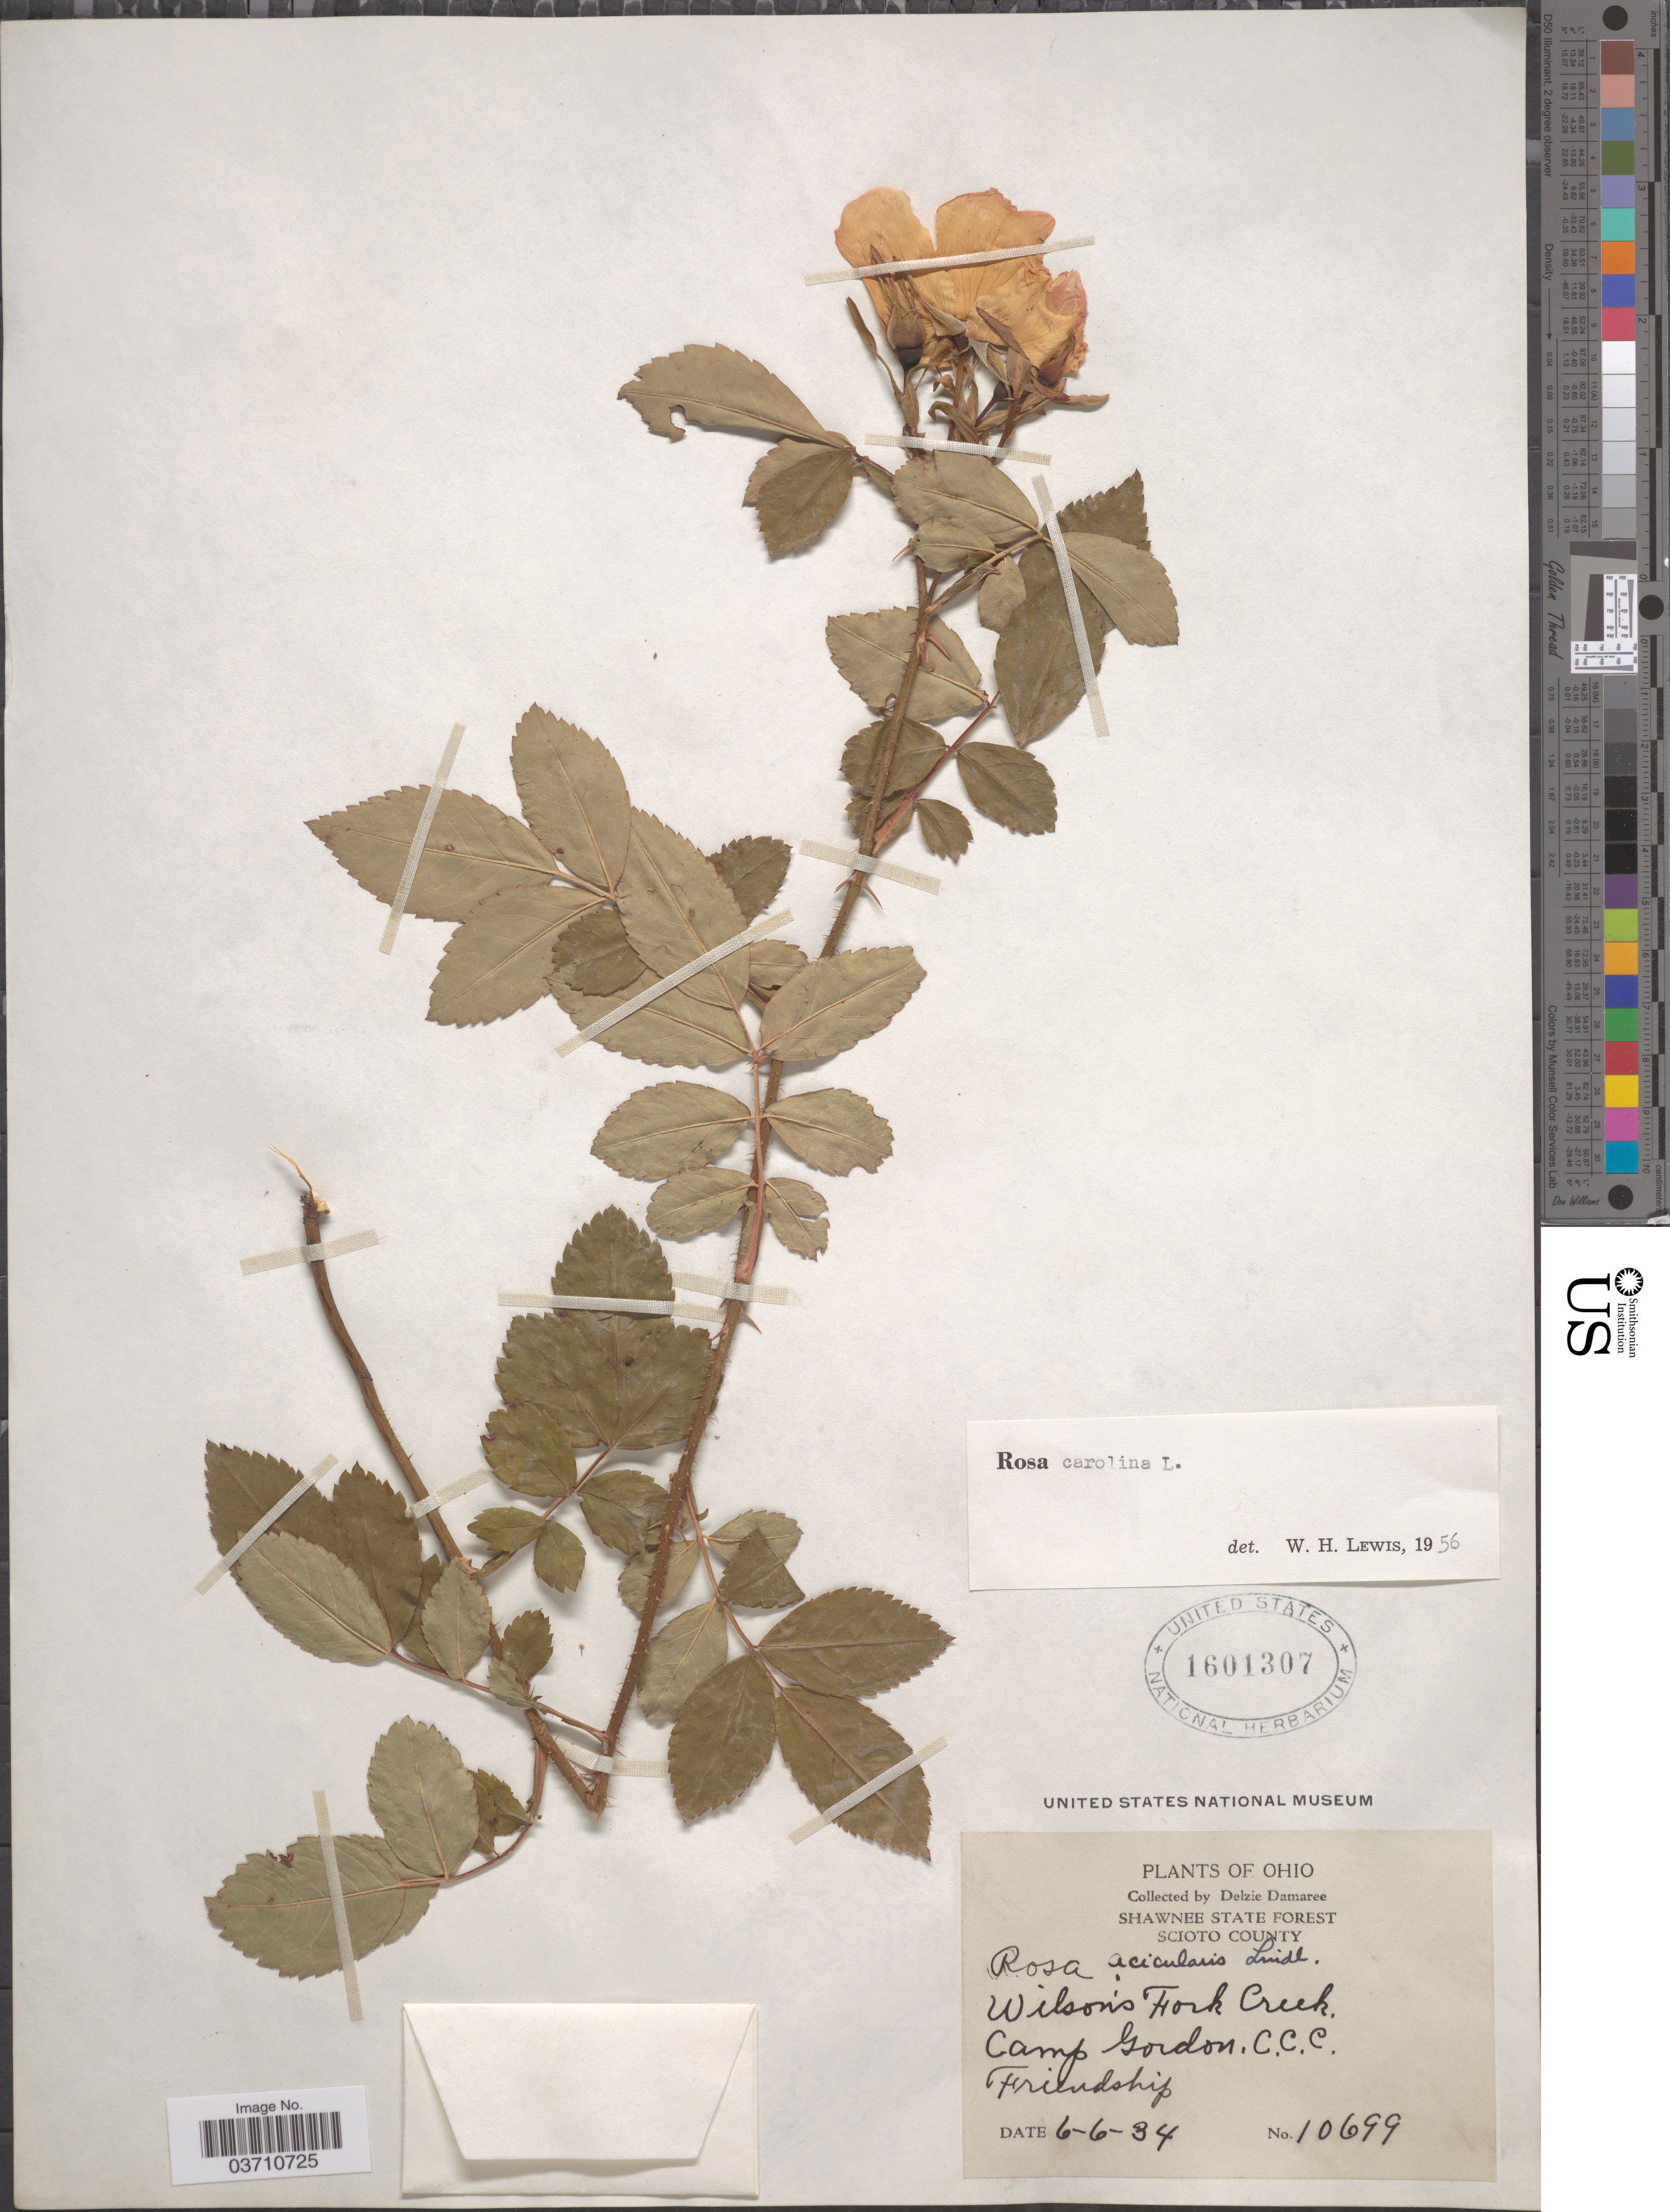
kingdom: Plantae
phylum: Tracheophyta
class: Magnoliopsida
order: Rosales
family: Rosaceae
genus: Rosa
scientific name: Rosa carolina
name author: L.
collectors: D. Damaree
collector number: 10699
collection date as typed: Transcribed d/m/y: 6/6/34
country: United States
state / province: Ohio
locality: Shawnee State Forest. Scioto County. Wilson's Gordon, C. C. C. Friendship.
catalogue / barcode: US 1601307